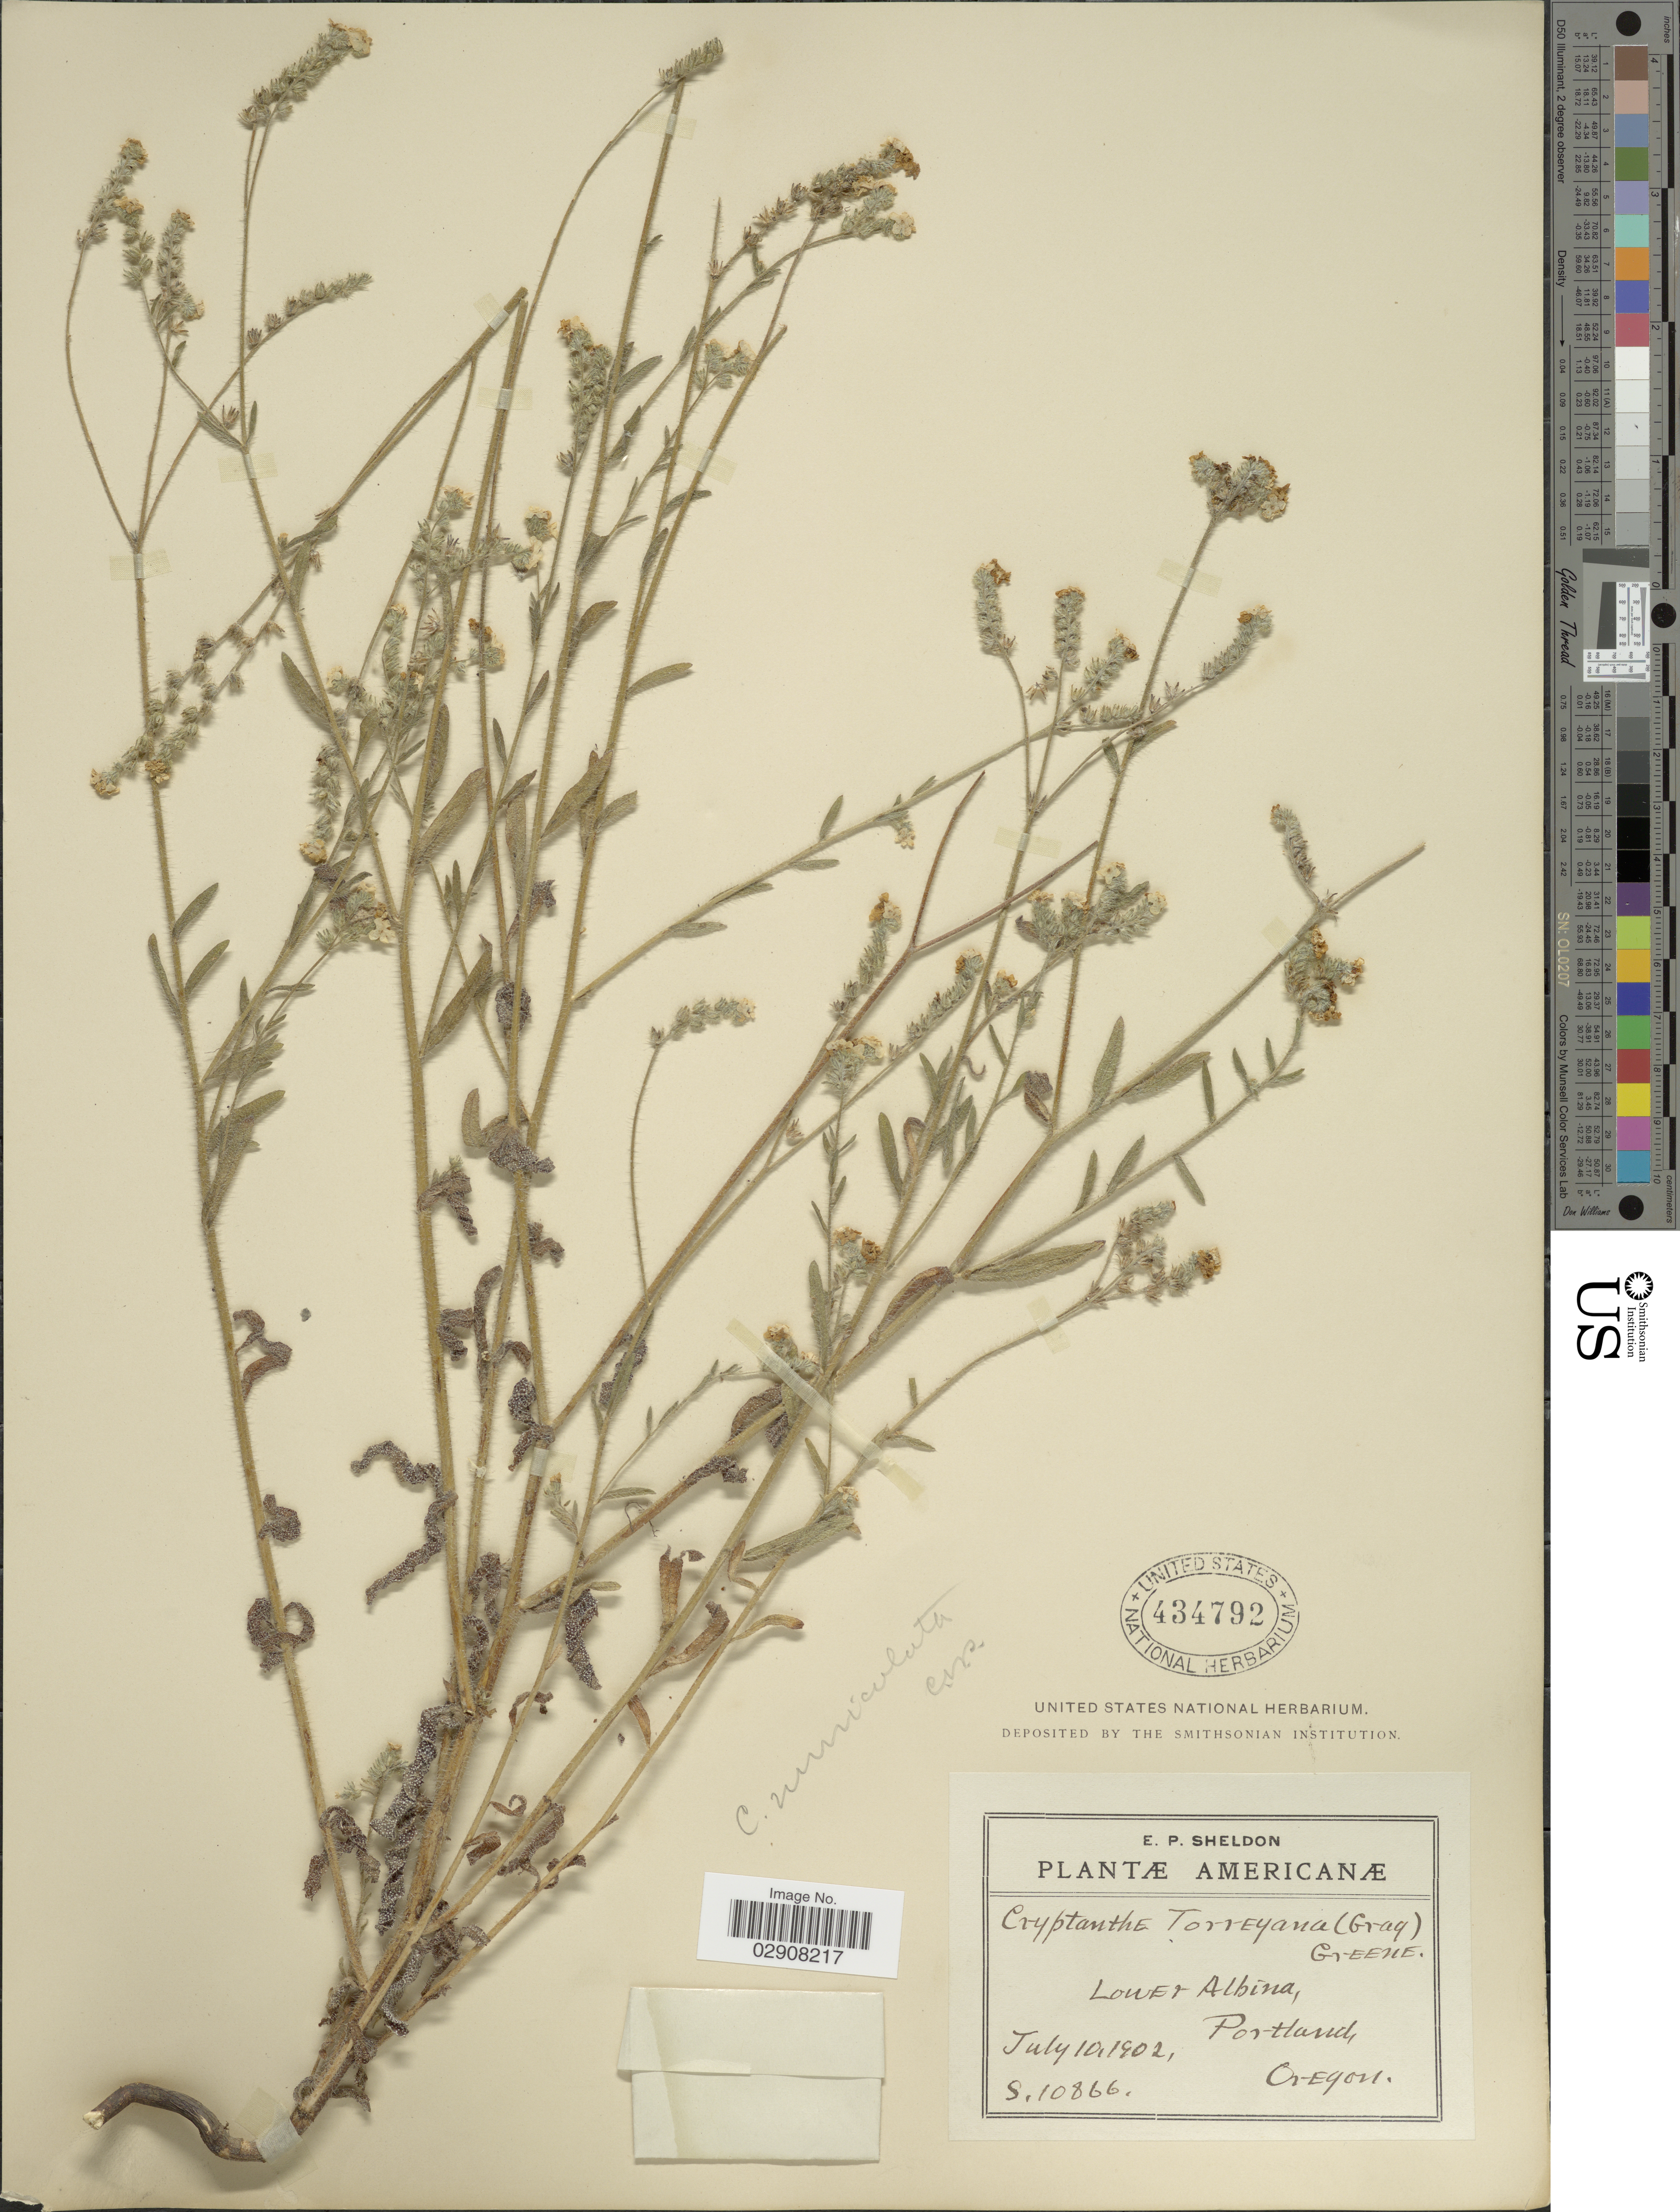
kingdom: Plantae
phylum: Tracheophyta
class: Magnoliopsida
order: Boraginales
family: Boraginaceae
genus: Cryptantha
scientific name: Cryptantha muricata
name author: (Hook. & Arn.) A. Nelson & J.F. Macbr.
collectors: E. P. Sheldon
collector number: S.10866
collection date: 1902-07-10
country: United States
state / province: Oregon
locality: Lower Albina, Portland.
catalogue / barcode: US 434792